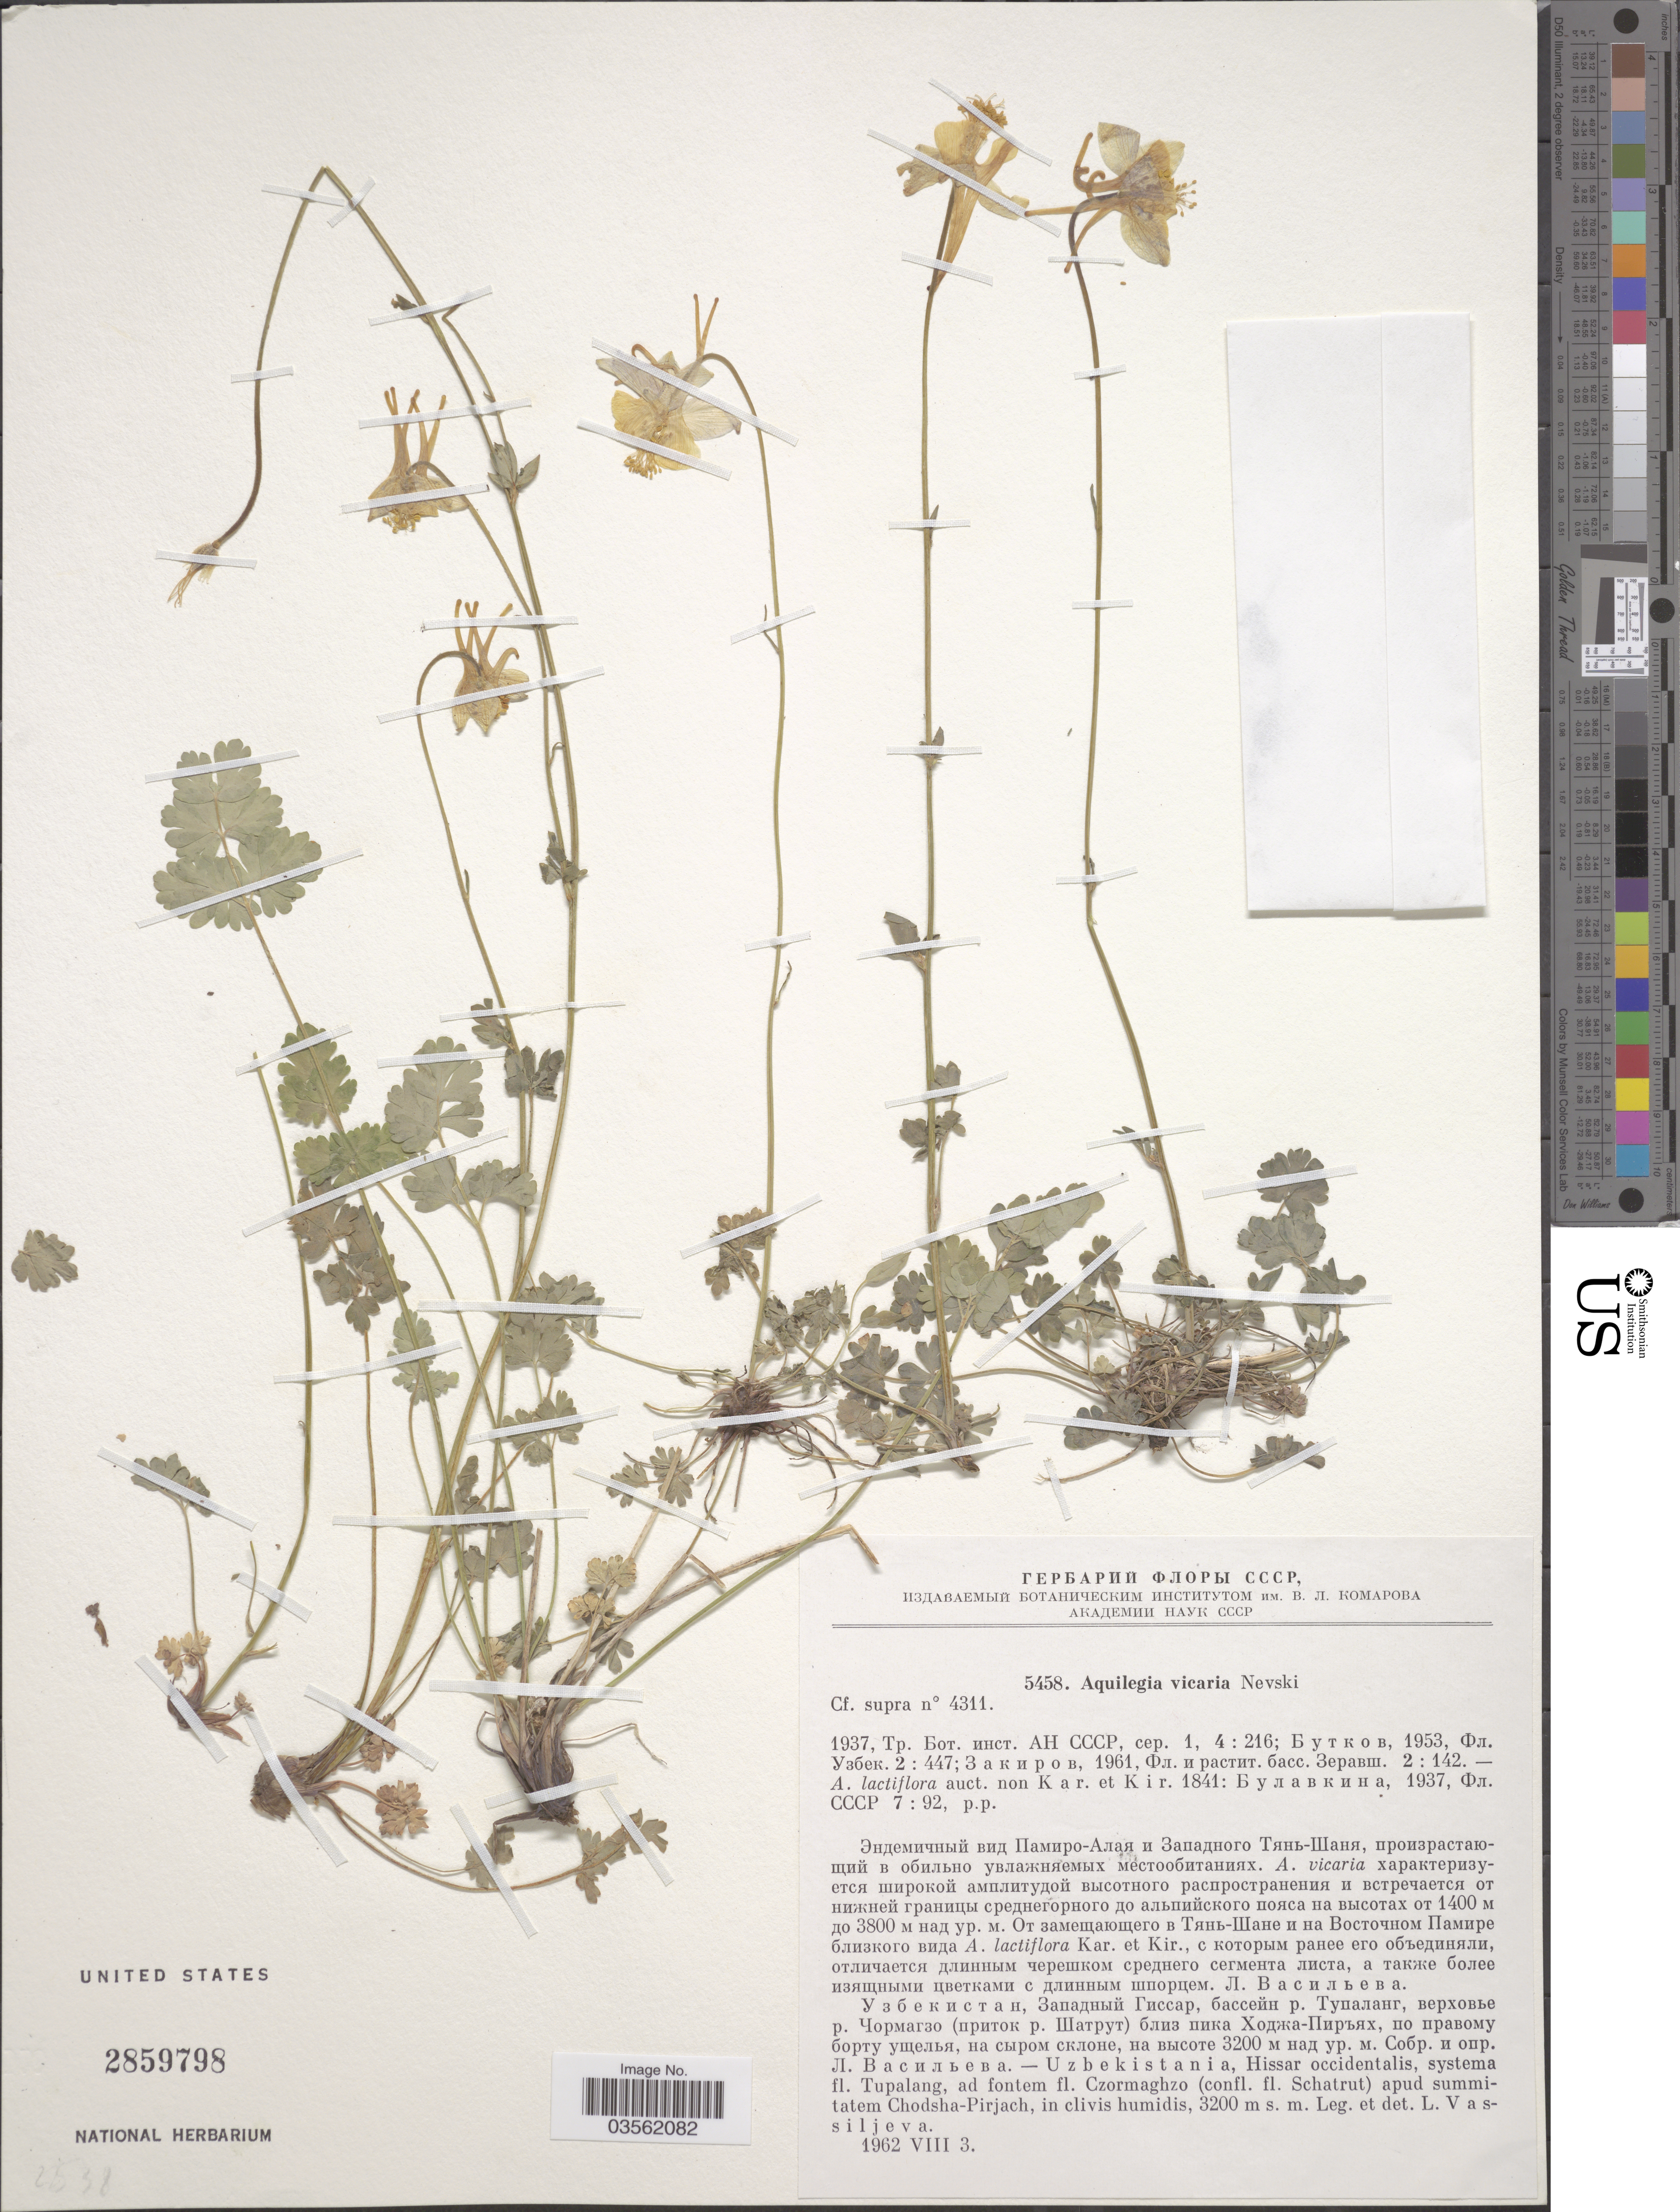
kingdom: Plantae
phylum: Tracheophyta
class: Magnoliopsida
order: Ranunculales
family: Ranunculaceae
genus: Aquilegia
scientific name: Aquilegia vicaria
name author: Nevski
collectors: L. Vassiljeva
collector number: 5458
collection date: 1962-08-03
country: Uzbekistan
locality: Uzbekistania, Hissar occidentalis, systema fl. Tupalang, ad fontem fl. Czormaghzo (confl. fl. Schatrut) apud summitatem Chodsha-Pirjach, in clivis humidis.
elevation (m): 3200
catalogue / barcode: US 2859798